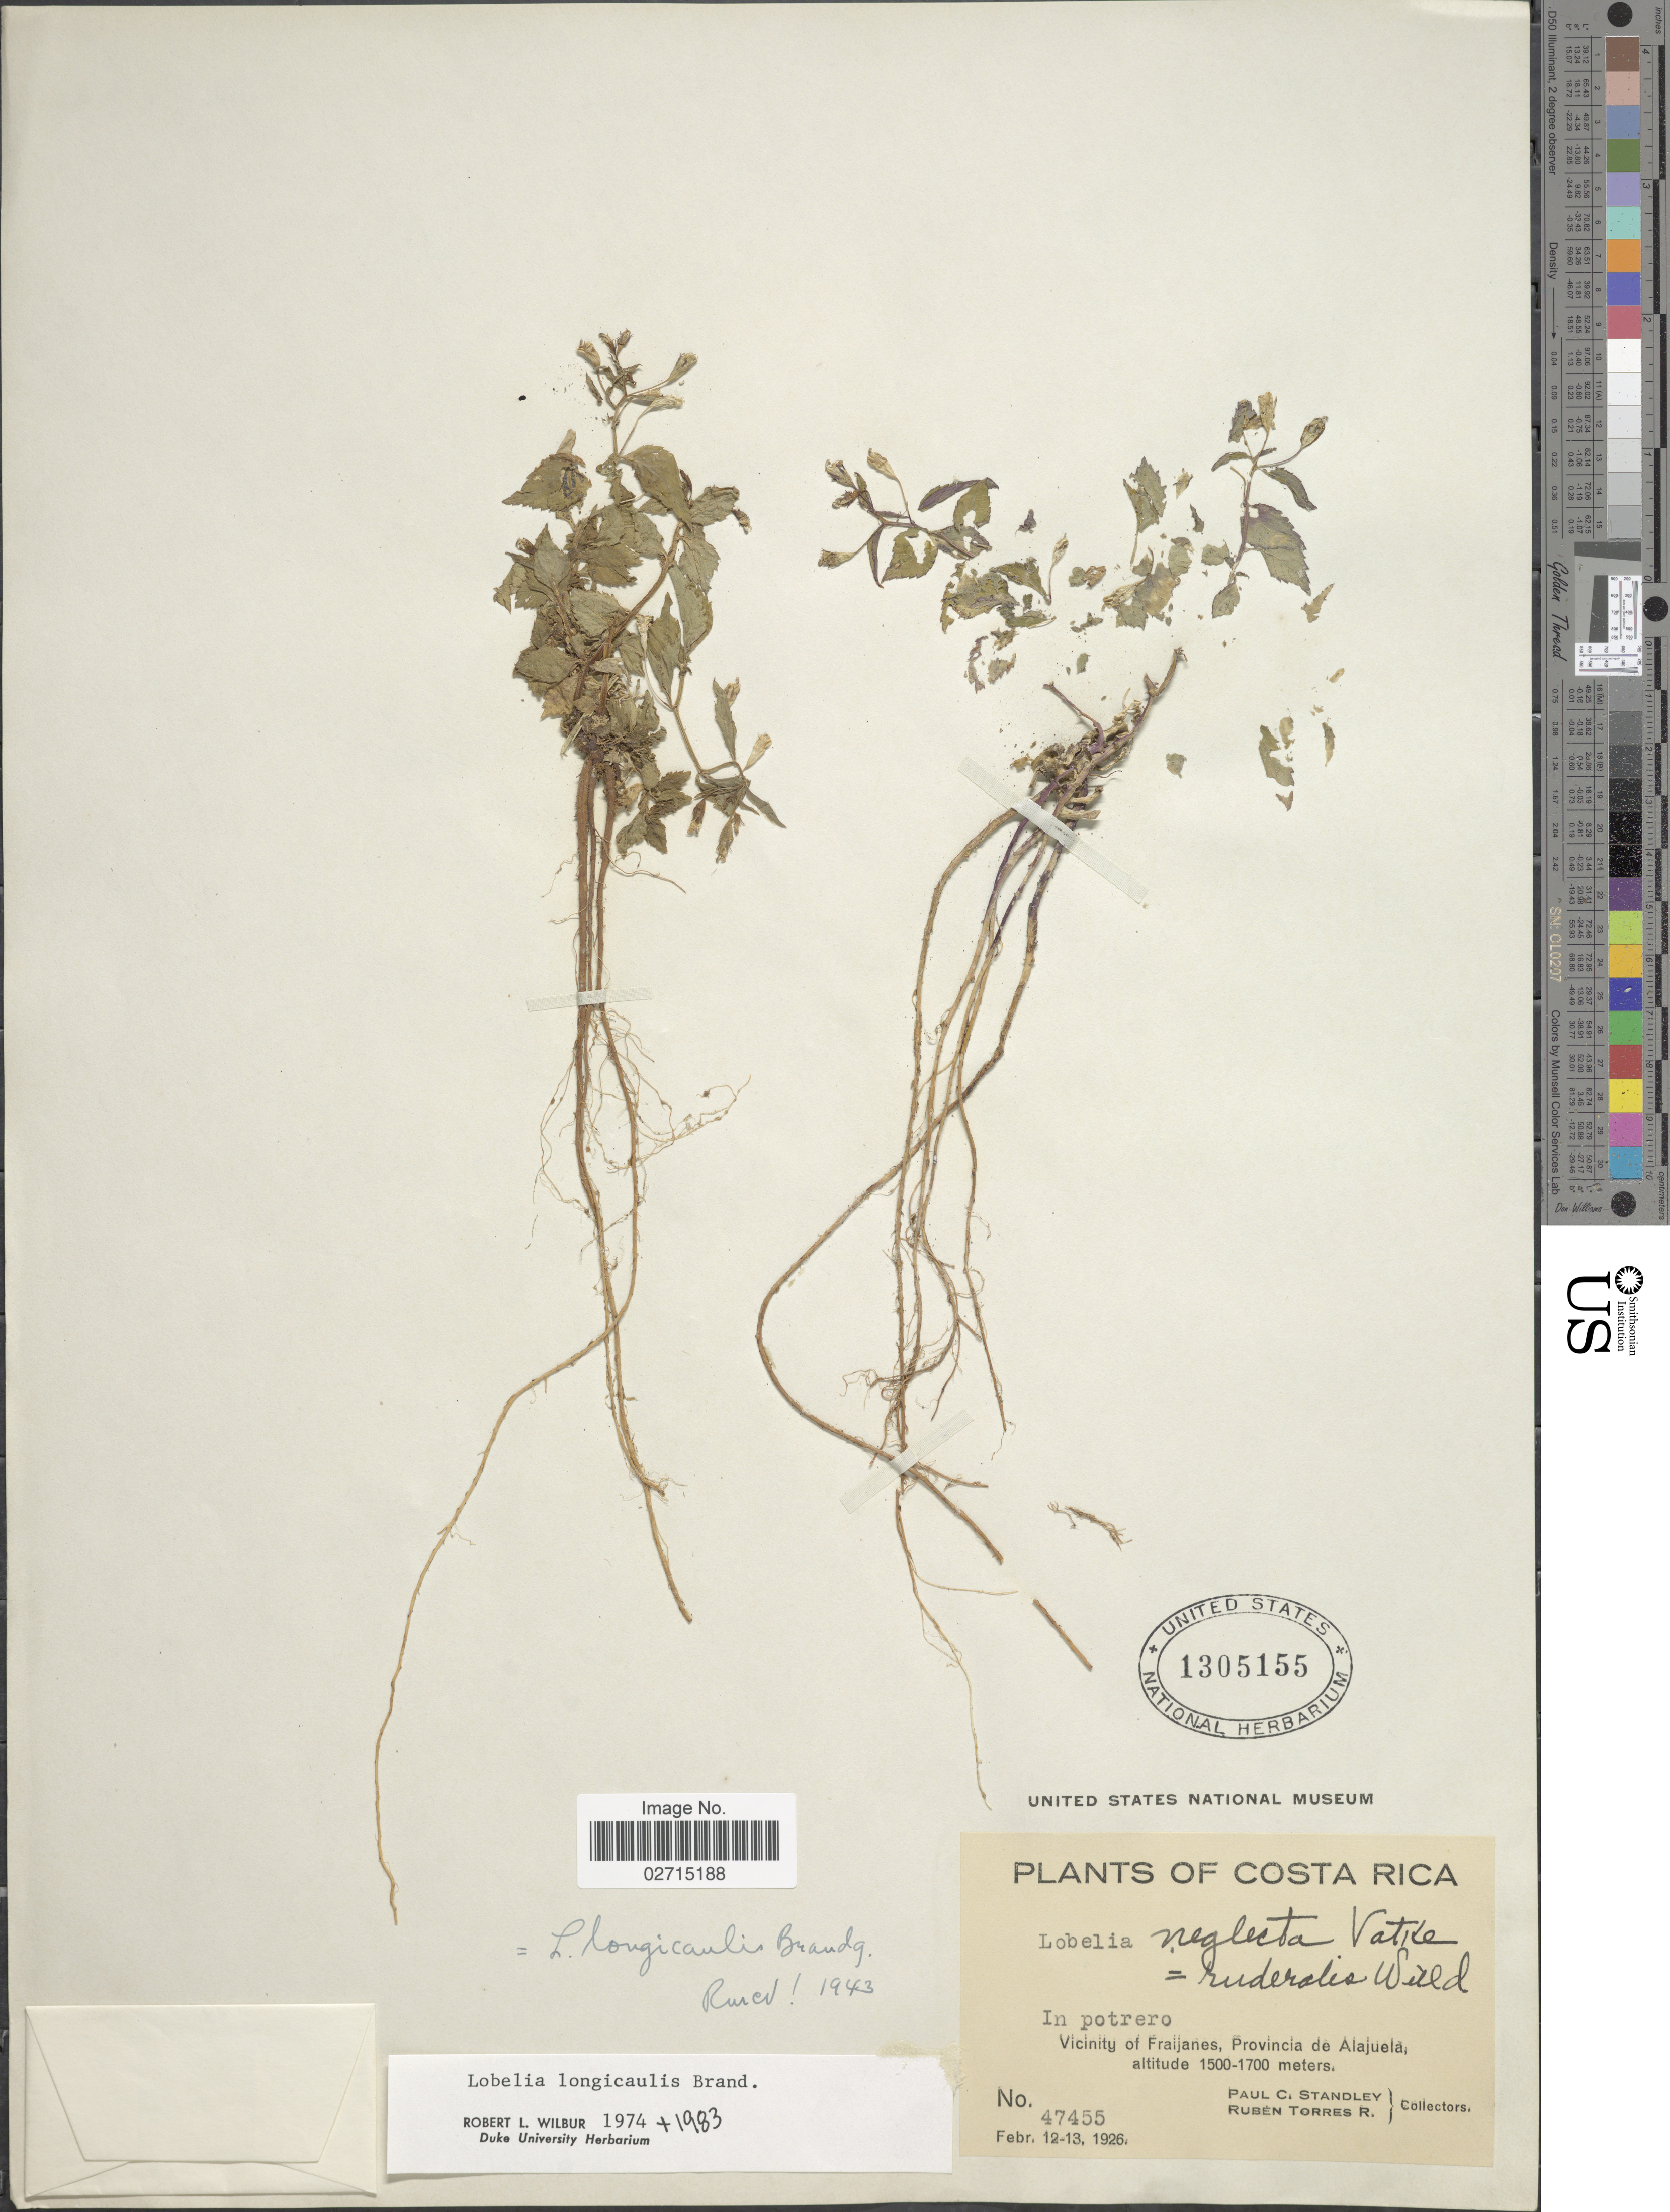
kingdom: Plantae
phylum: Tracheophyta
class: Magnoliopsida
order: Asterales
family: Campanulaceae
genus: Lobelia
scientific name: Lobelia longicaulis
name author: Brandegee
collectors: P. C. Standley & R. Torres R.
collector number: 47455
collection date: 1926-02-12/1926-02-13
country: Costa Rica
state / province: Alajuela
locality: In potrero, Vicinity of Fraijanes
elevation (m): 1500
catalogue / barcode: US 1305155